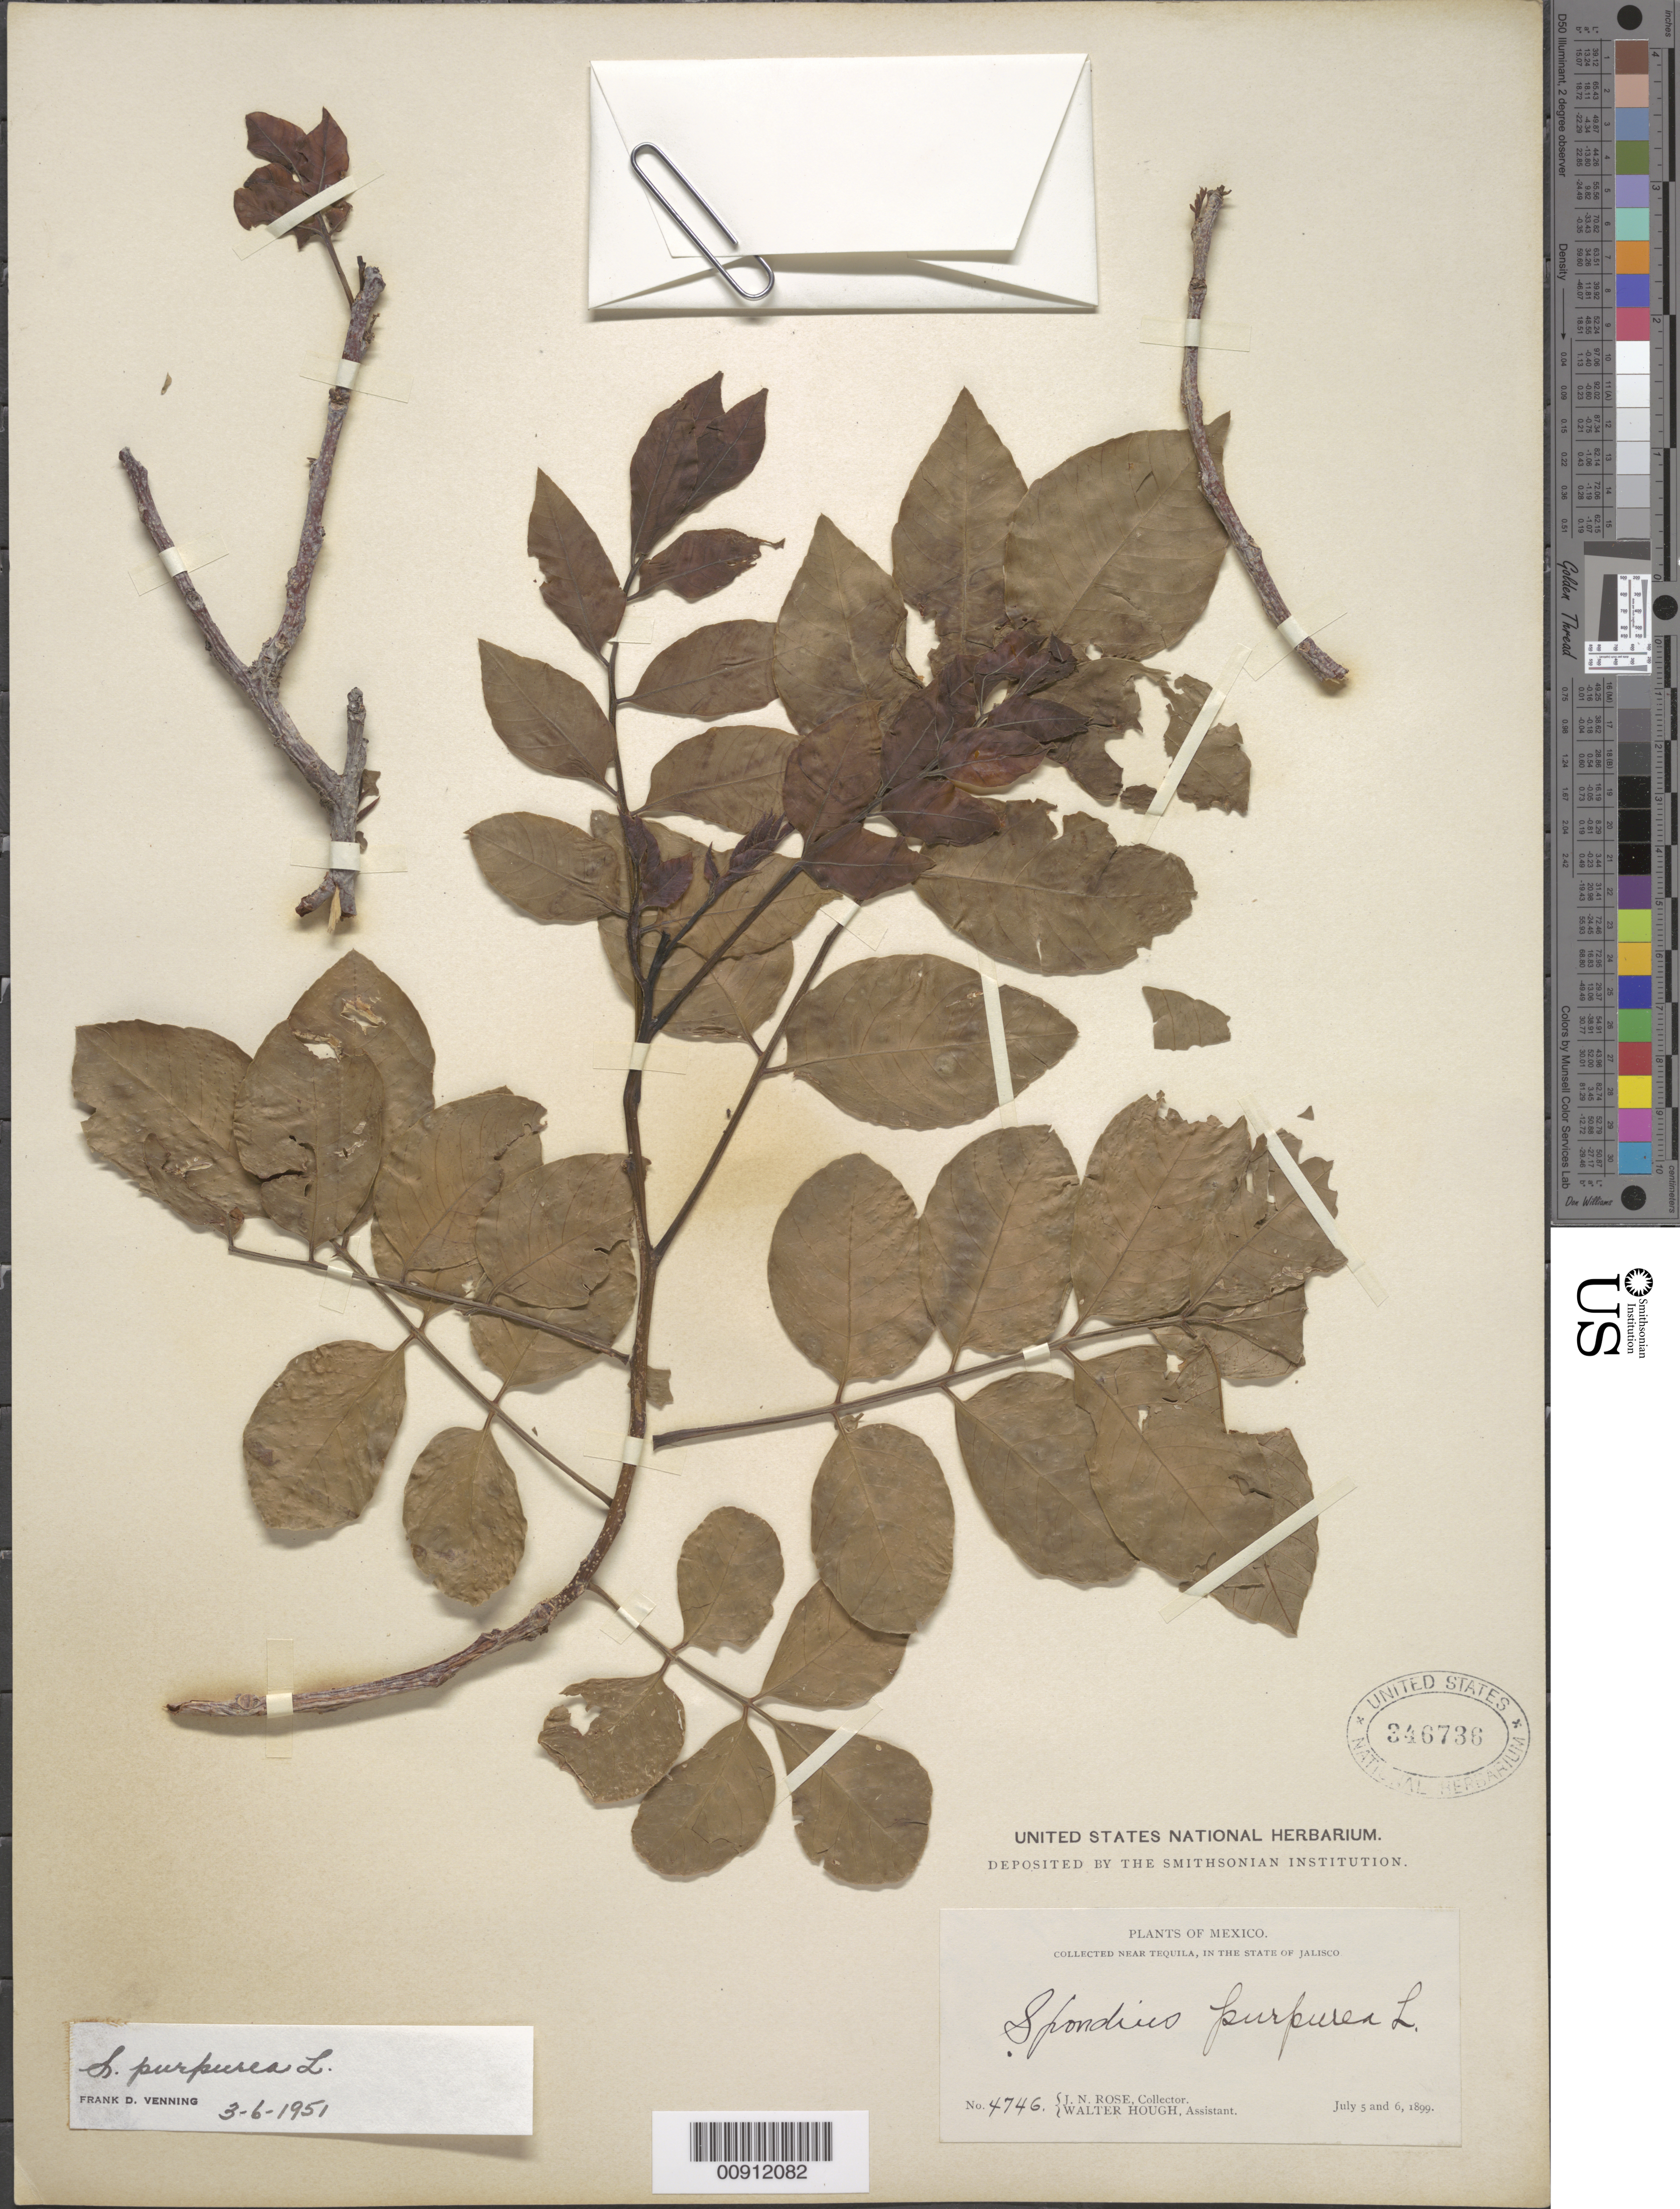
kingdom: Plantae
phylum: Tracheophyta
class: Magnoliopsida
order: Sapindales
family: Anacardiaceae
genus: Spondias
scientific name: Spondias purpurea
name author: L.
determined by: Mitchell, John D.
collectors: J. N. Rose & W. Hough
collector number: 4746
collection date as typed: July 5 and 6, 1899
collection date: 1899-07-05,1899-07-06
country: Mexico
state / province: Jalisco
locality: Near Tequila, State of Jalisco.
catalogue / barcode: US 346736